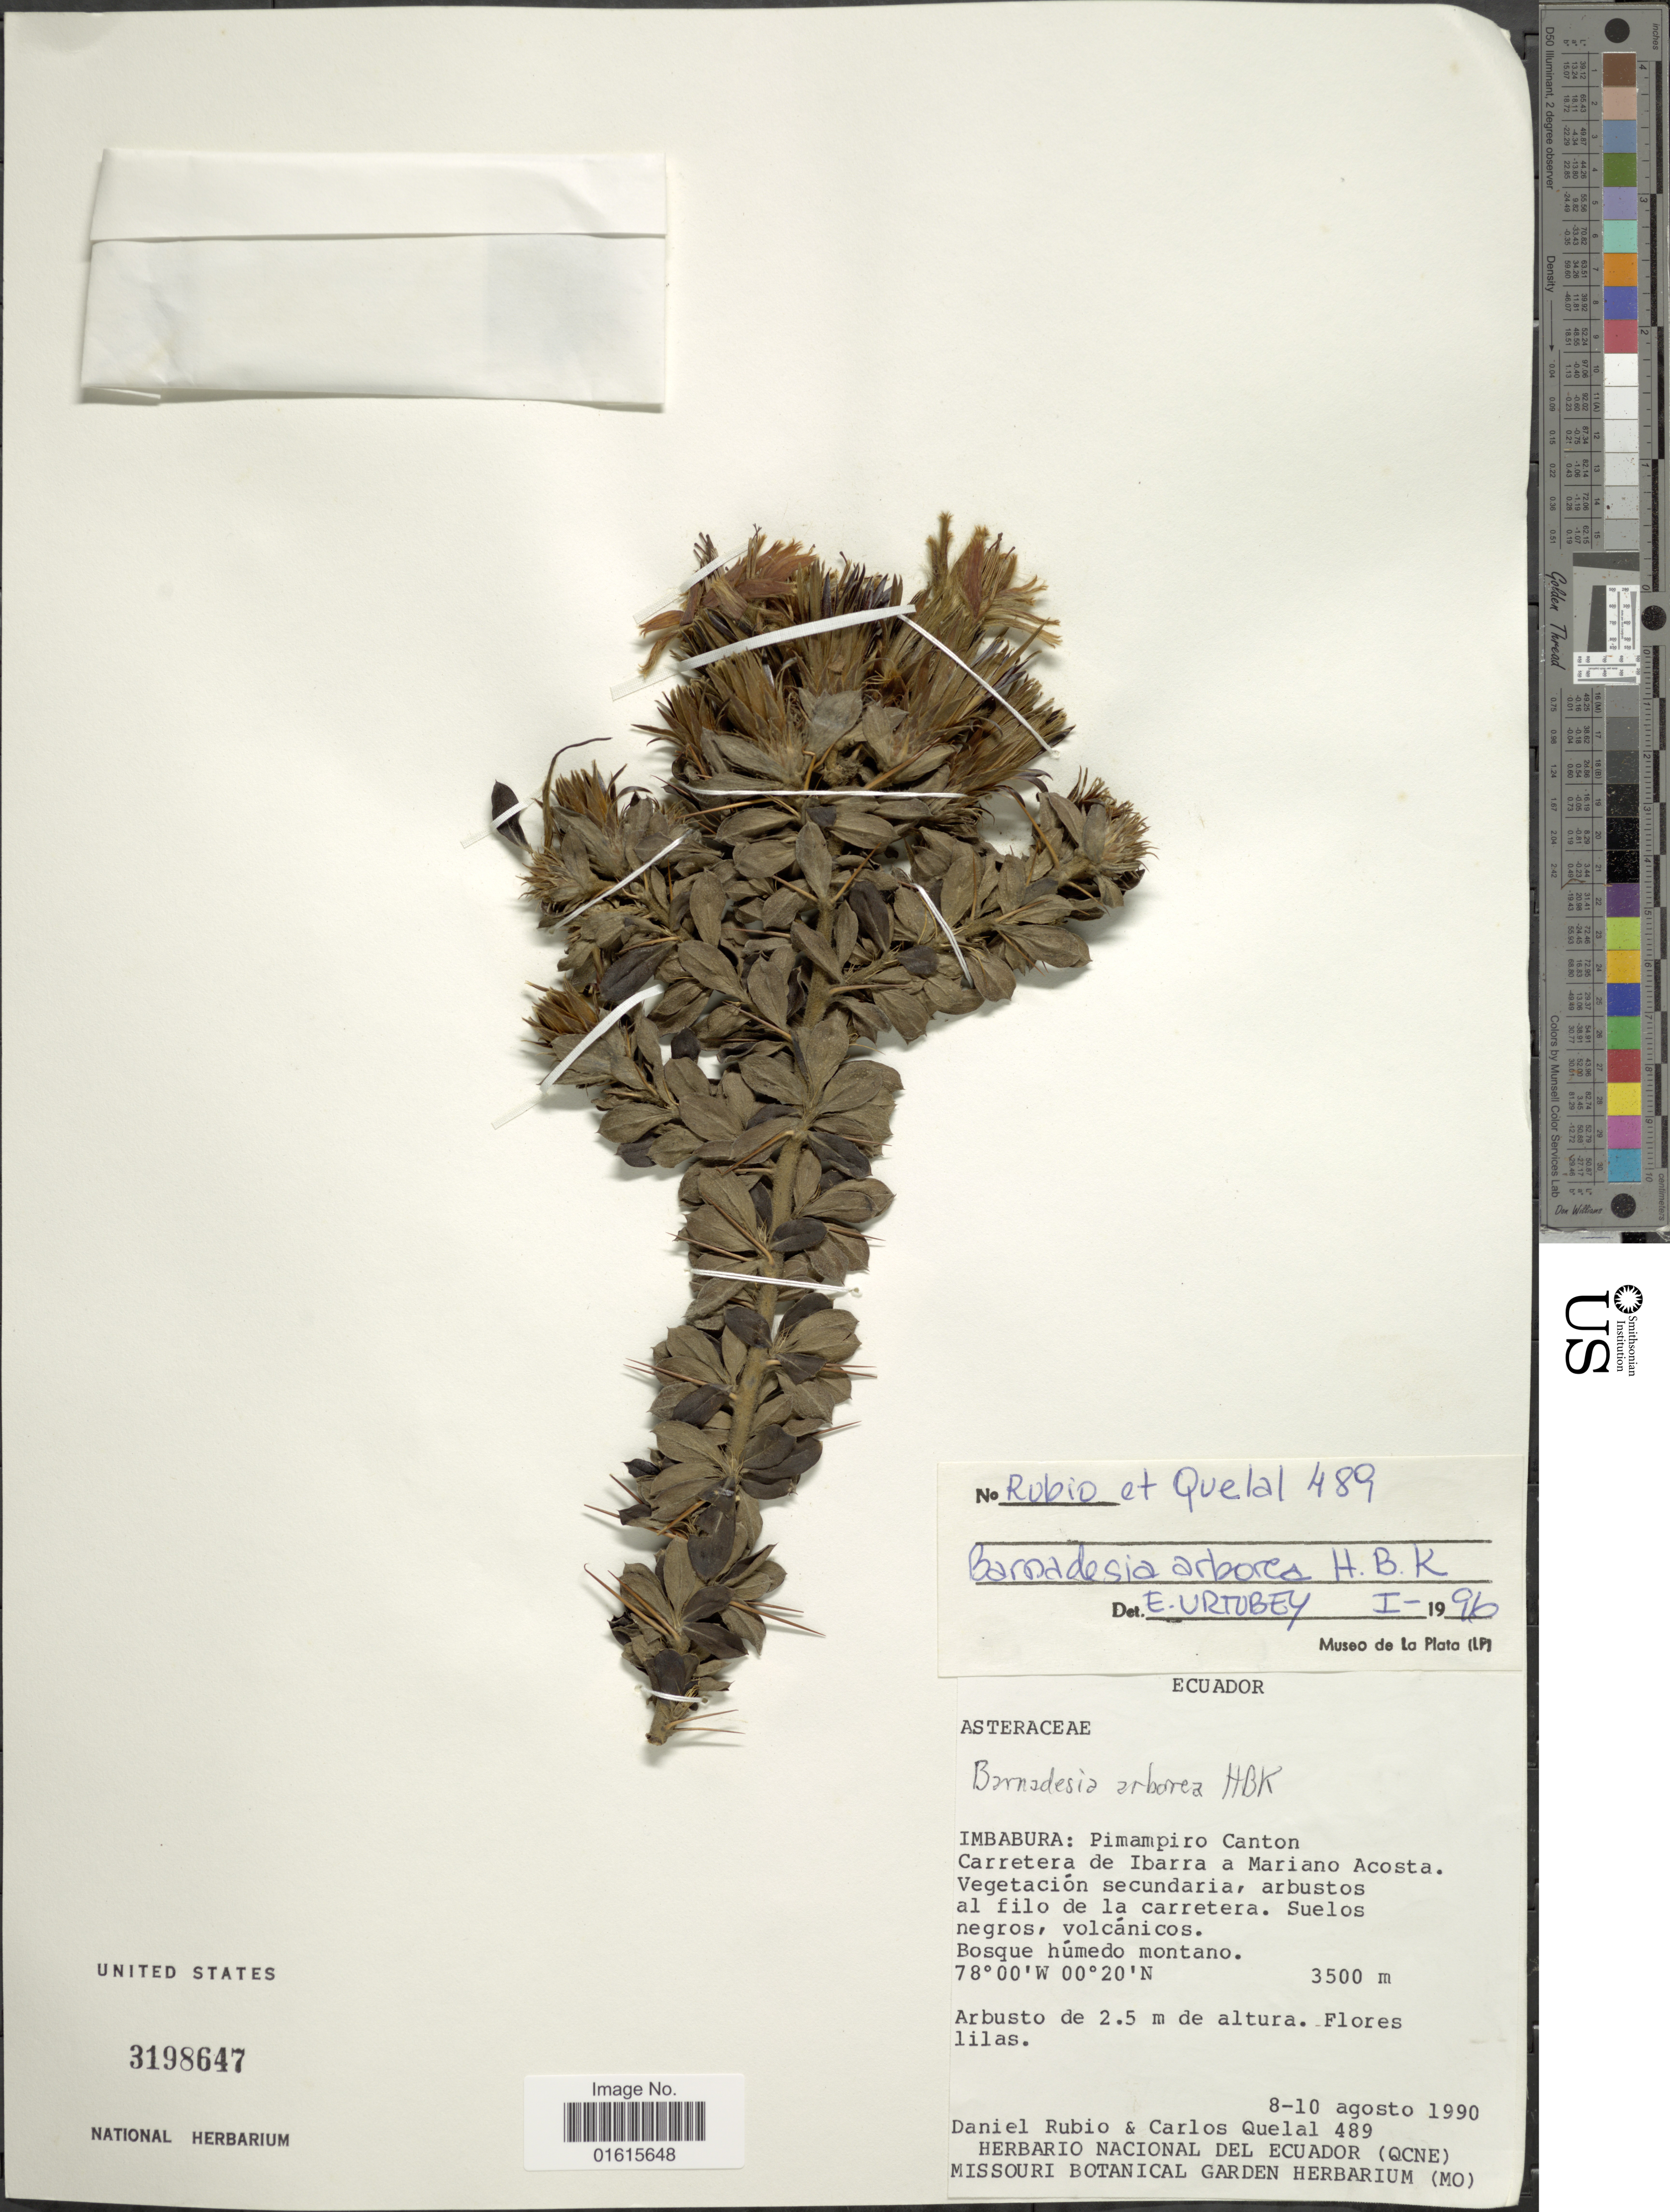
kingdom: Plantae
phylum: Tracheophyta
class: Magnoliopsida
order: Asterales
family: Asteraceae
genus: Barnadesia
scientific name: Barnadesia arborea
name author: Kunth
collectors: D. Rubio & C. Quelal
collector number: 489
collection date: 1990-08-08/1990-08-10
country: Ecuador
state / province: Imbabura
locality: Pimampiro Canton Carretera de Ibarra a Mariano Acosta.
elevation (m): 3500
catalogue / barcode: US 3198647